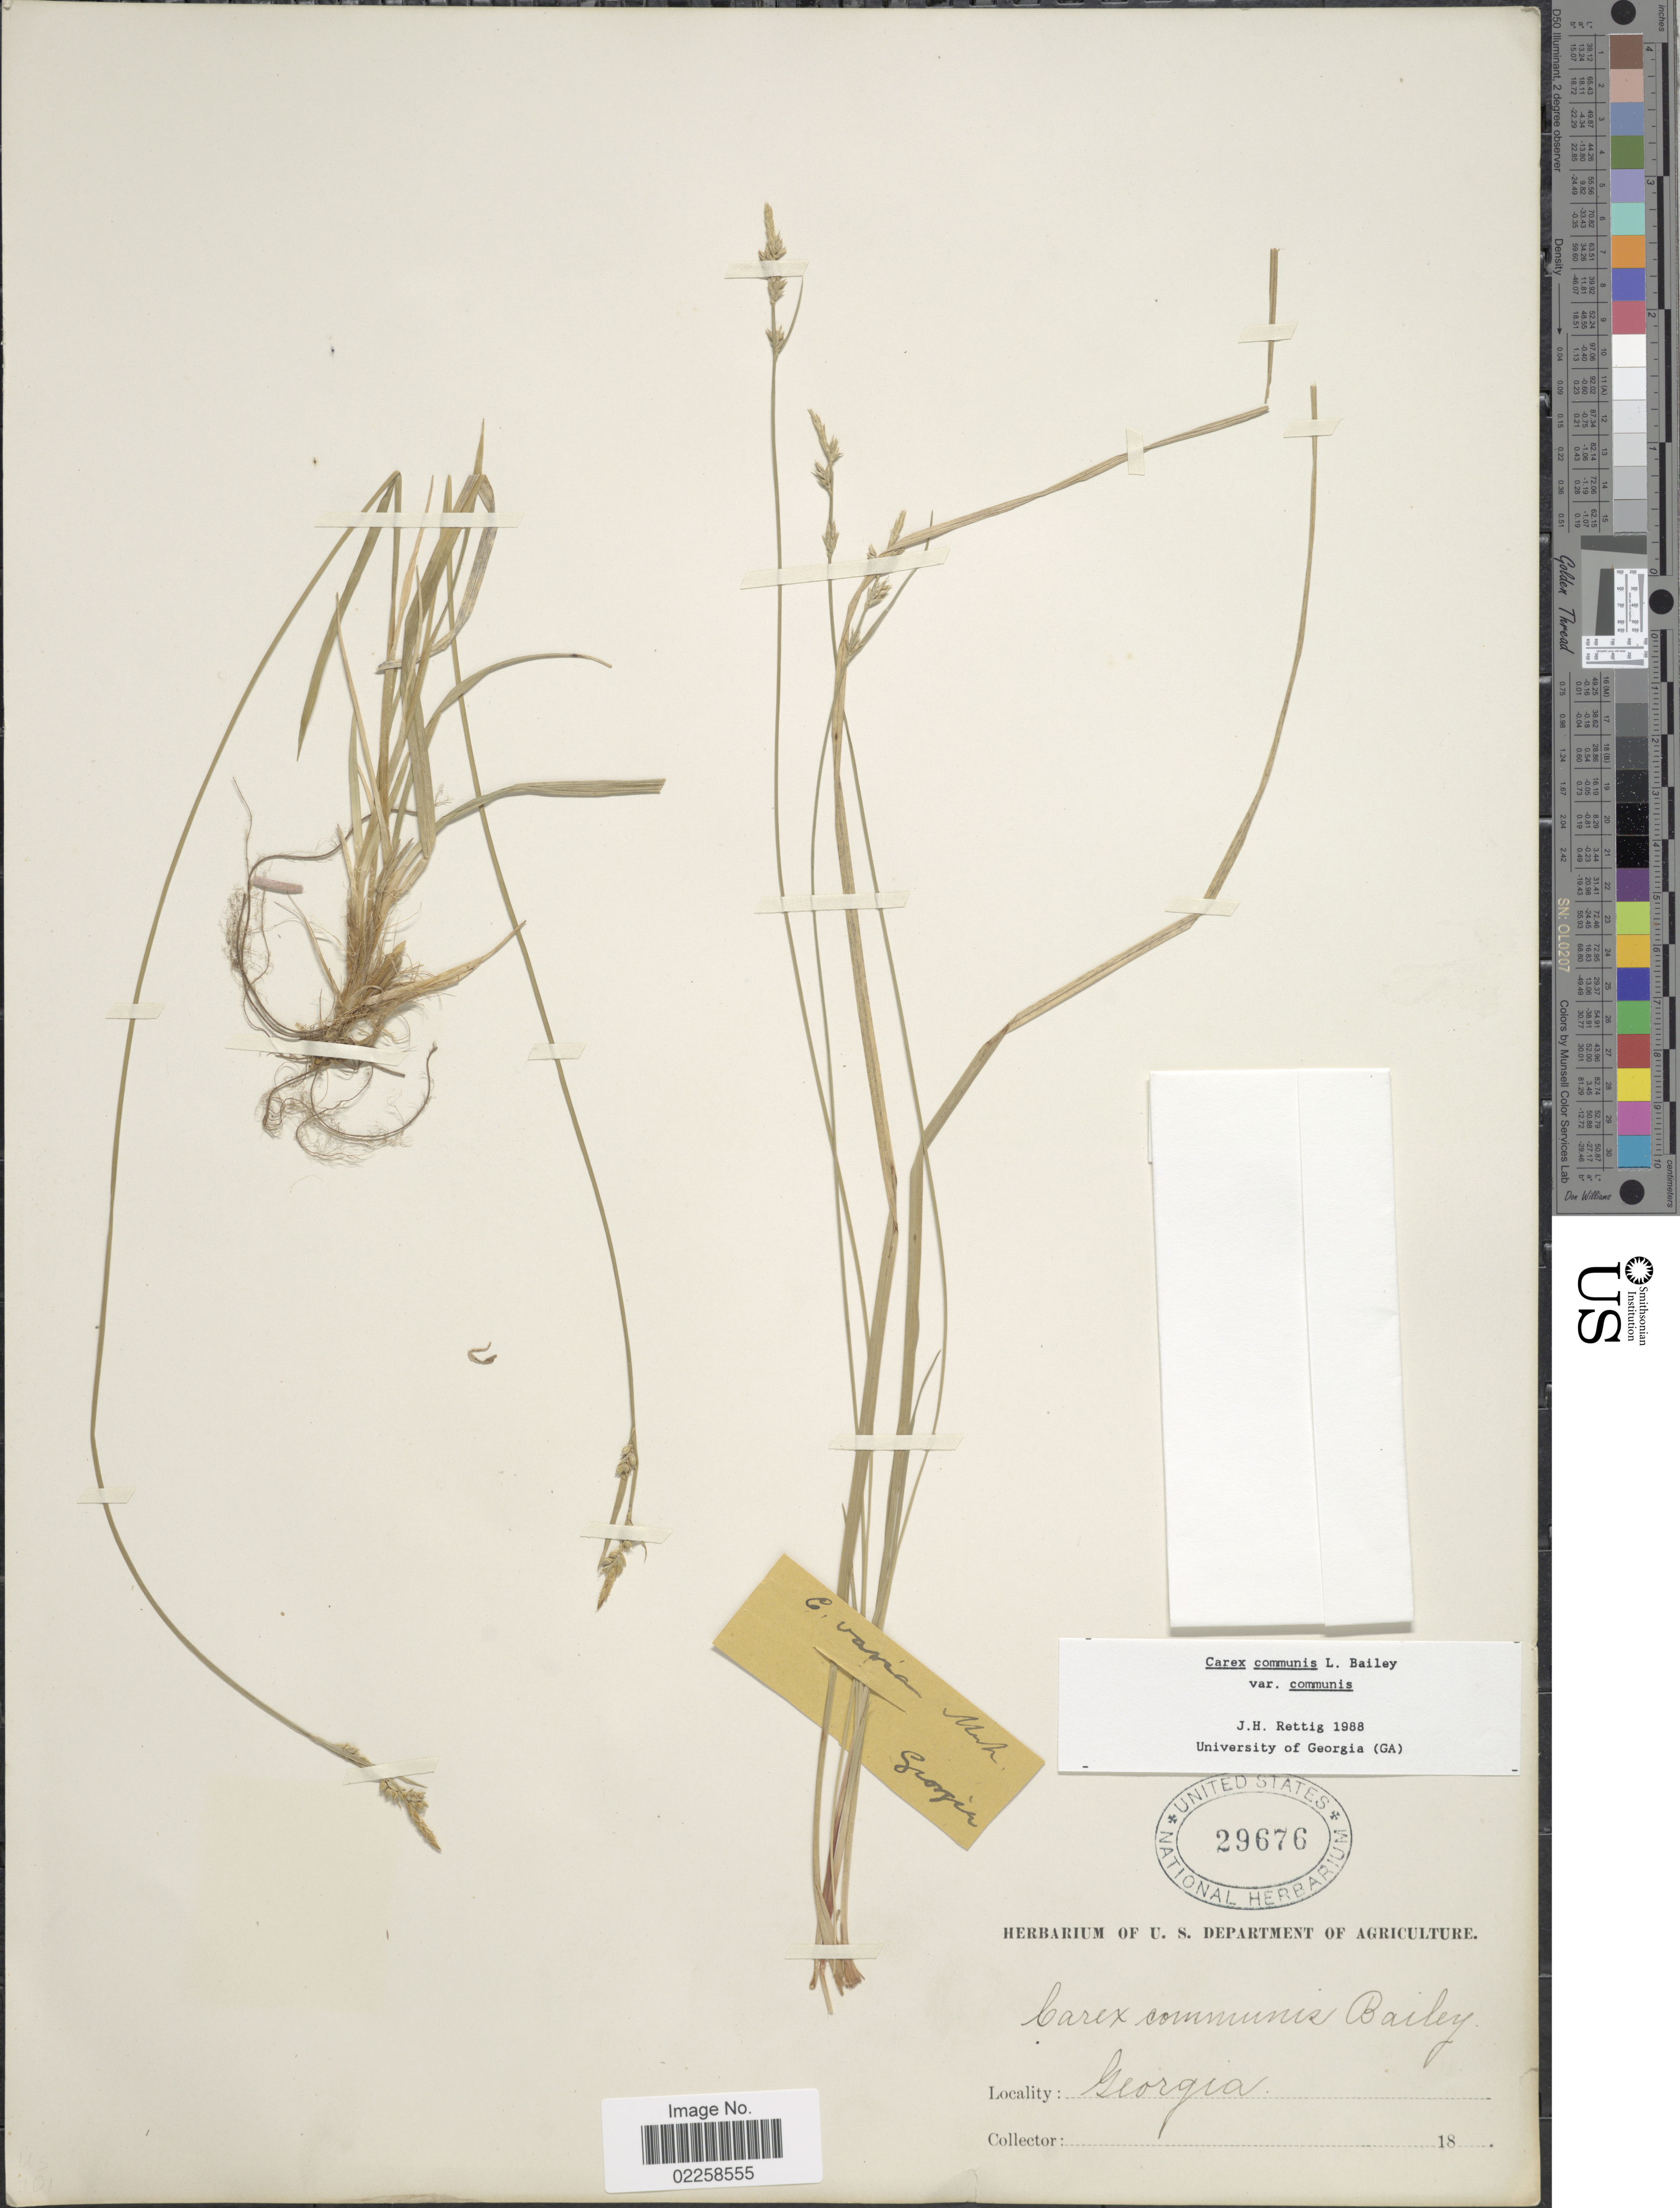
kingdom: Plantae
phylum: Tracheophyta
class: Liliopsida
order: Poales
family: Cyperaceae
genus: Carex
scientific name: Carex communis var. communis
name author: L.H. Bailey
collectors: ex herb. U. S. Department of Agriculture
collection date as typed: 18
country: United States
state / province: Georgia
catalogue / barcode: US 29676